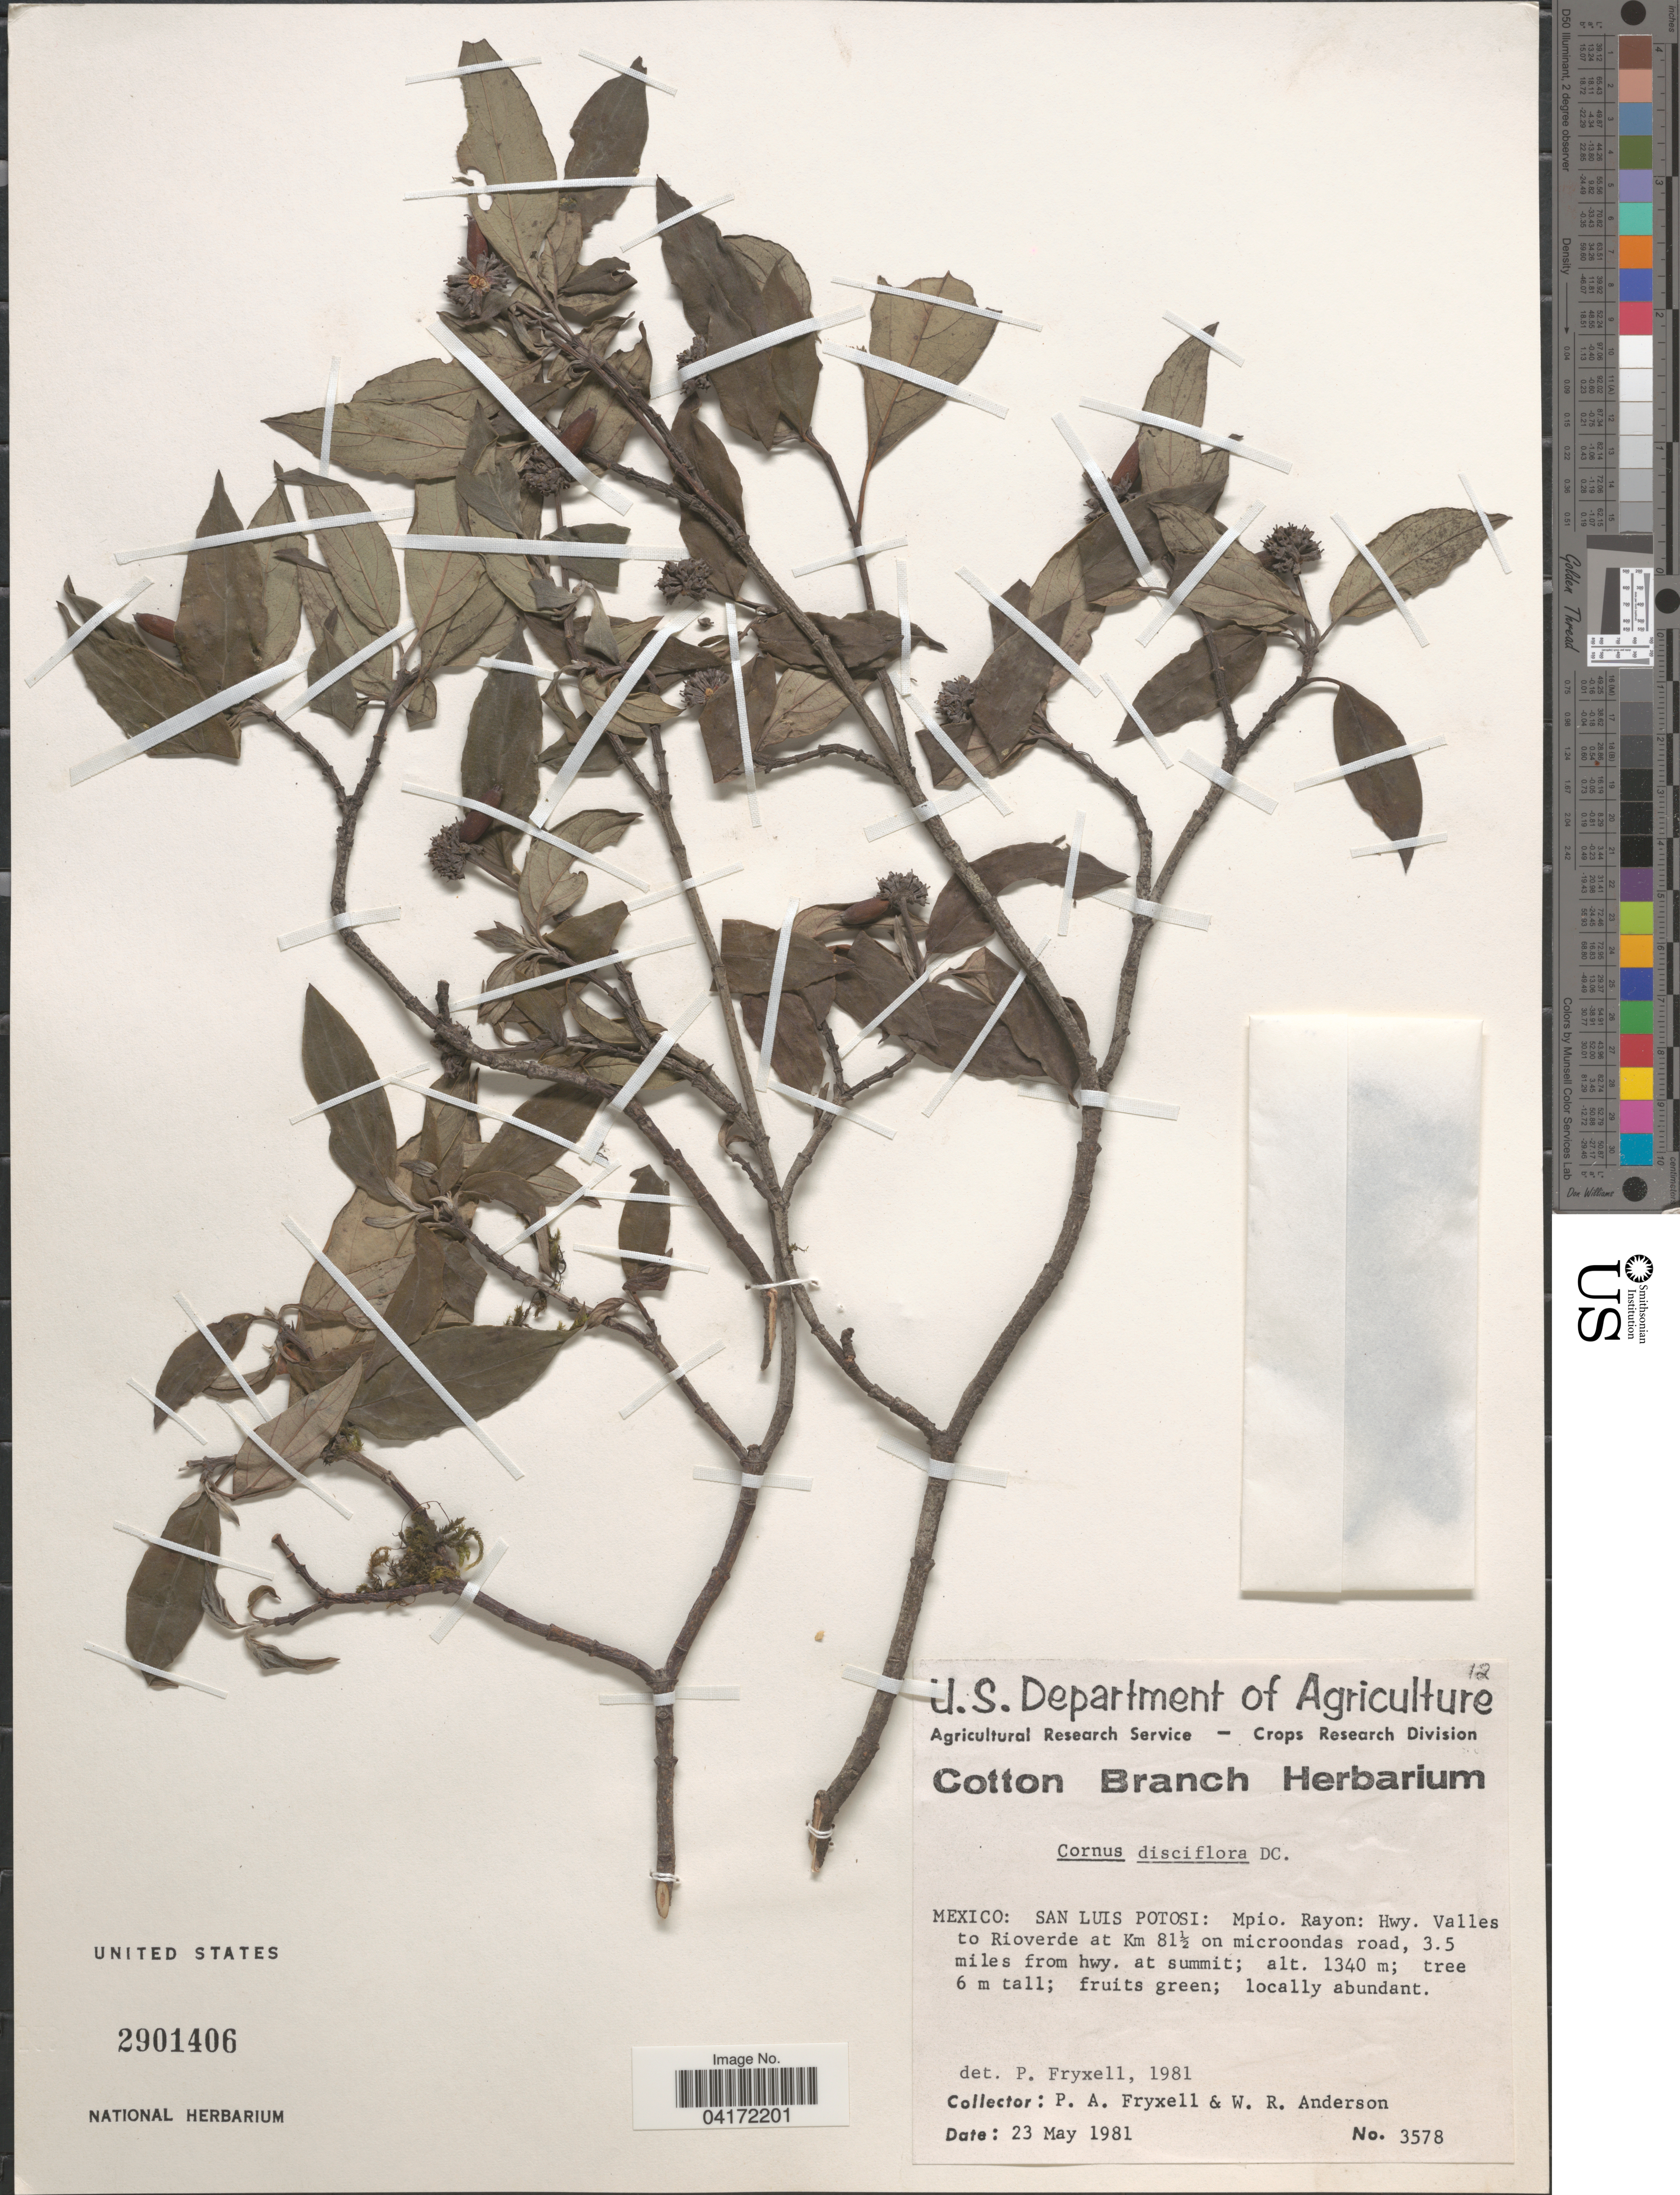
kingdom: Plantae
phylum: Tracheophyta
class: Magnoliopsida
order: Cornales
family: Cornaceae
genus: Cornus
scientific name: Cornus disciflora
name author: Moc. & Sessé ex DC.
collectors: P. A. Fryxell & W. Anderson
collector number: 3578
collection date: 1981-05-23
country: Mexico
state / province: San Luis Potosí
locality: Mpio. Rayon: Hwy. Valles to Rioverde at Km 81½ on microondas road, 3.5 miles from hwy. at summit.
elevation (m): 1340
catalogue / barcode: US 2901406